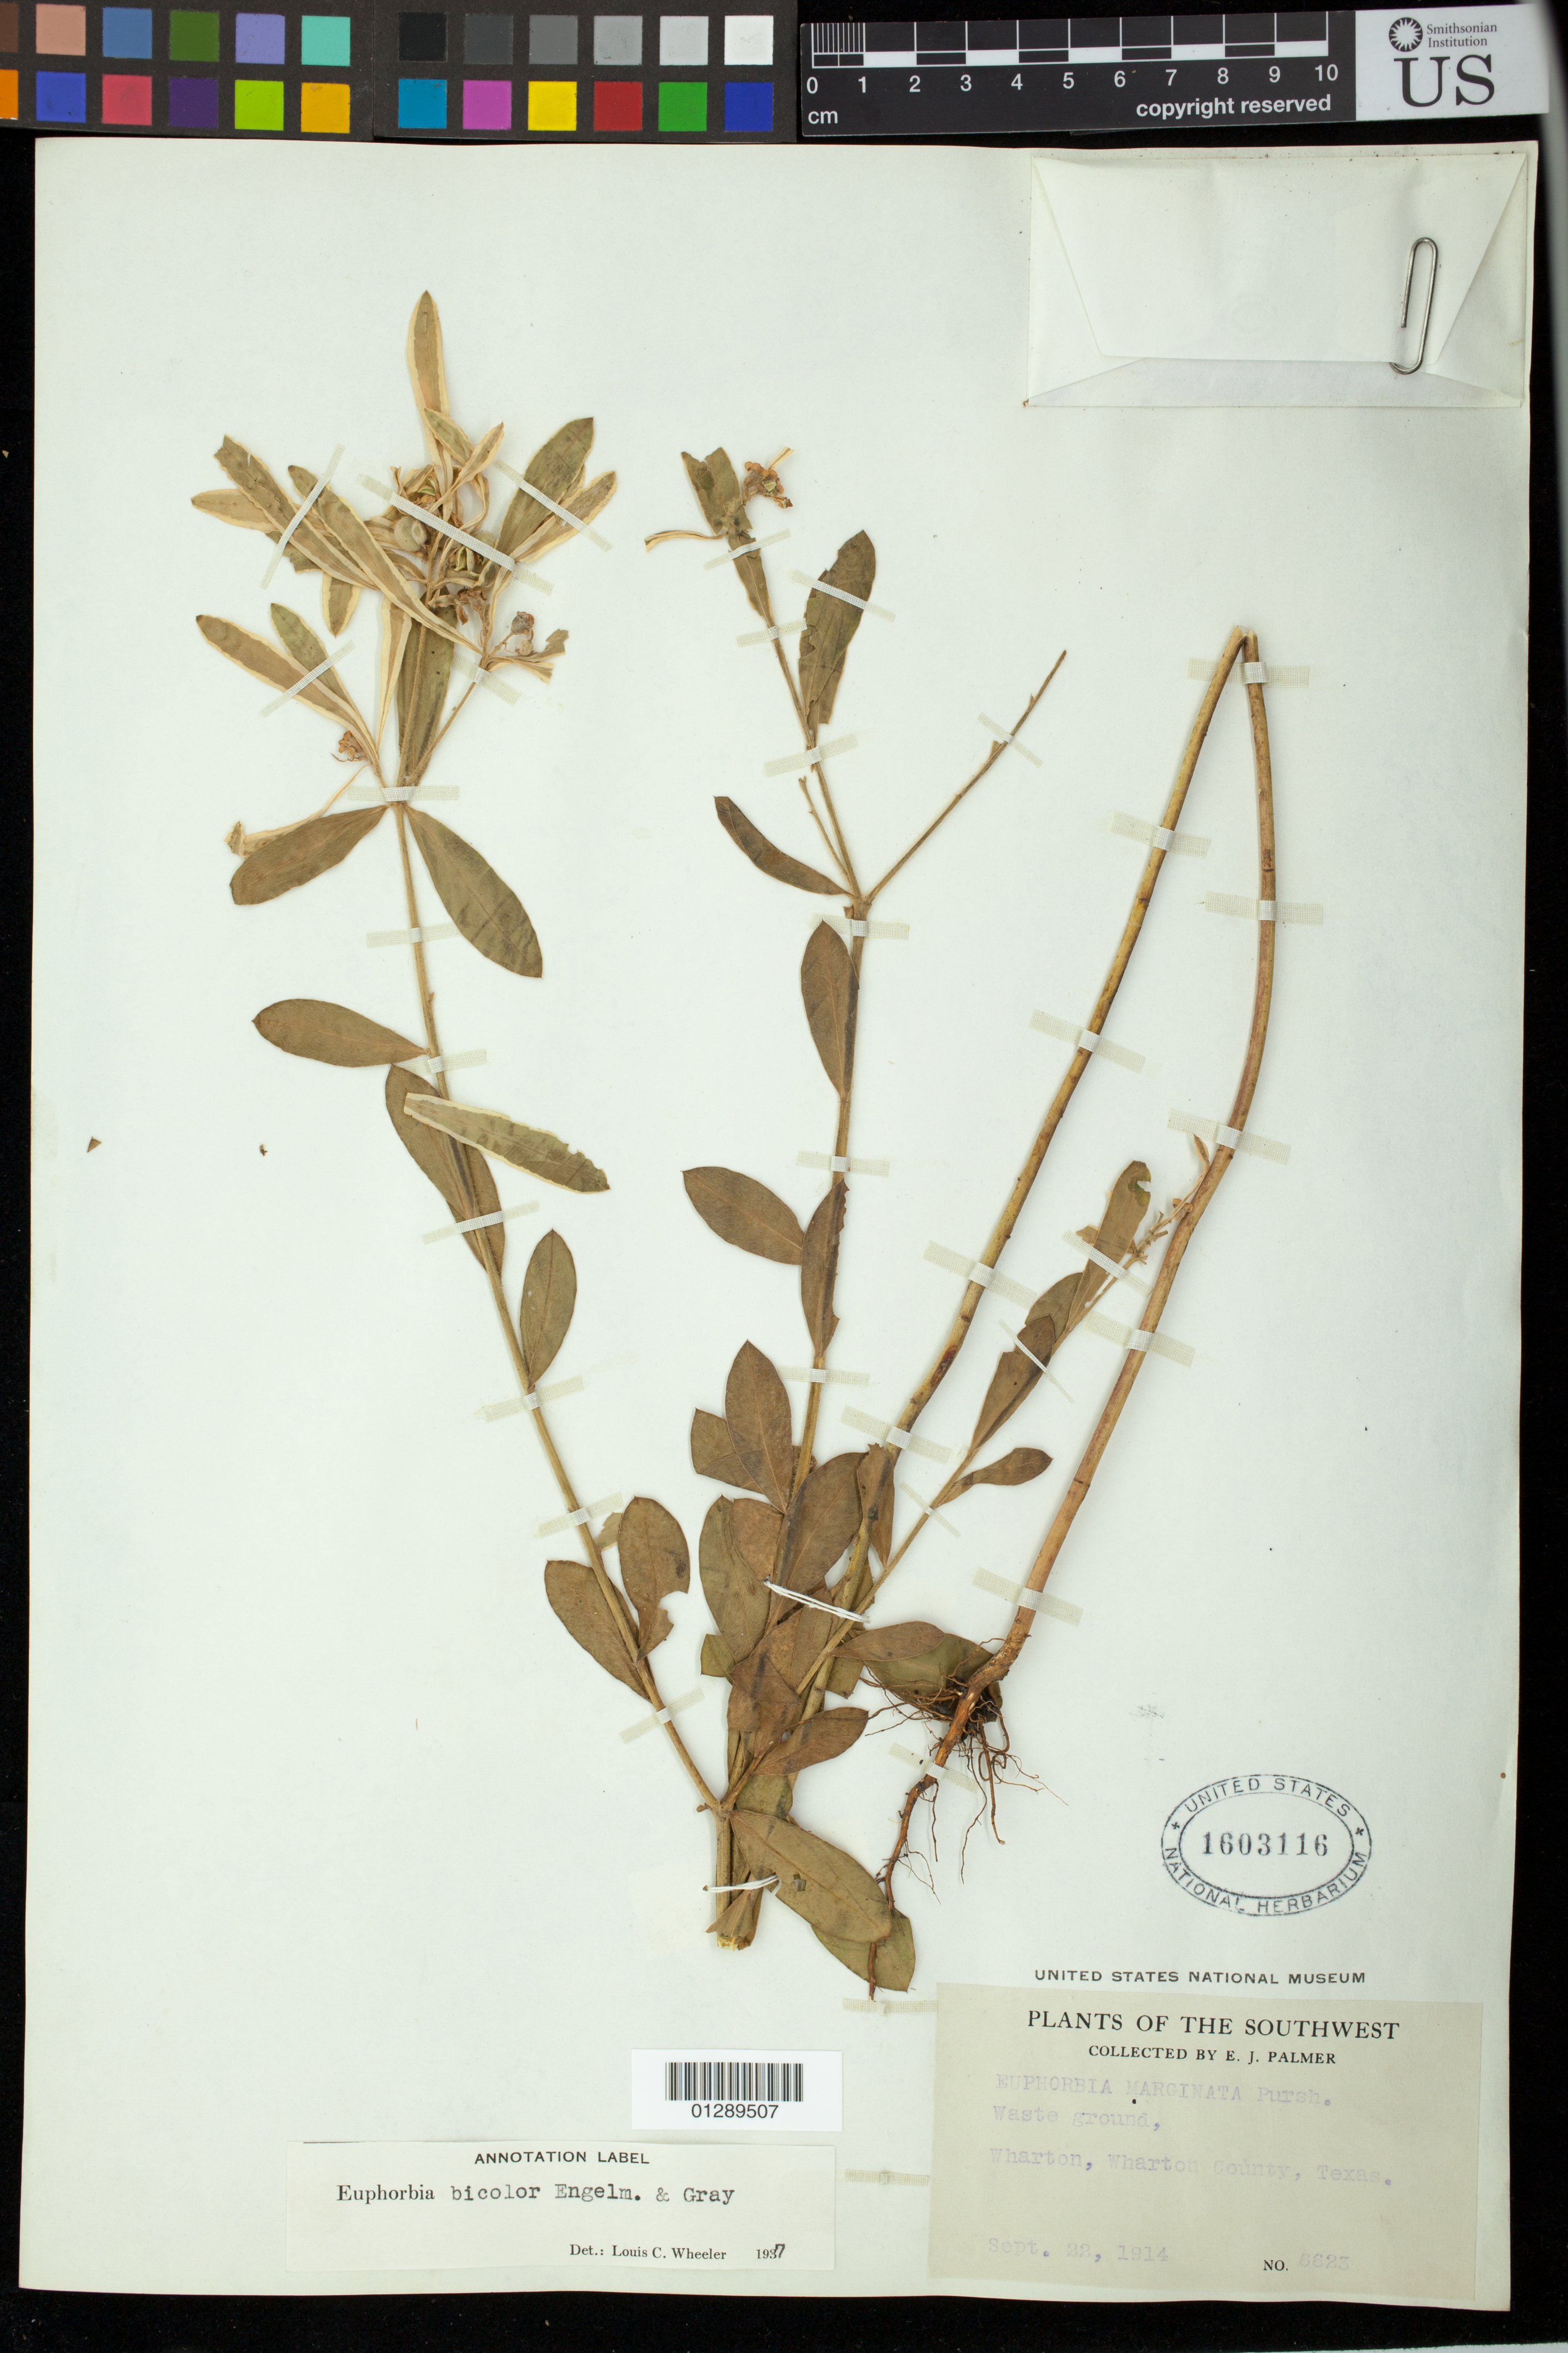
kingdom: Plantae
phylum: Tracheophyta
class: Magnoliopsida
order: Malpighiales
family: Euphorbiaceae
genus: Euphorbia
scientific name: Euphorbia bicolor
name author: Engelm. & A. Gray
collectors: E. J. Palmer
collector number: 6623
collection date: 1914-09-22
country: United States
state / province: Texas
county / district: Wharton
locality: Wharton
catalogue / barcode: US 1603116